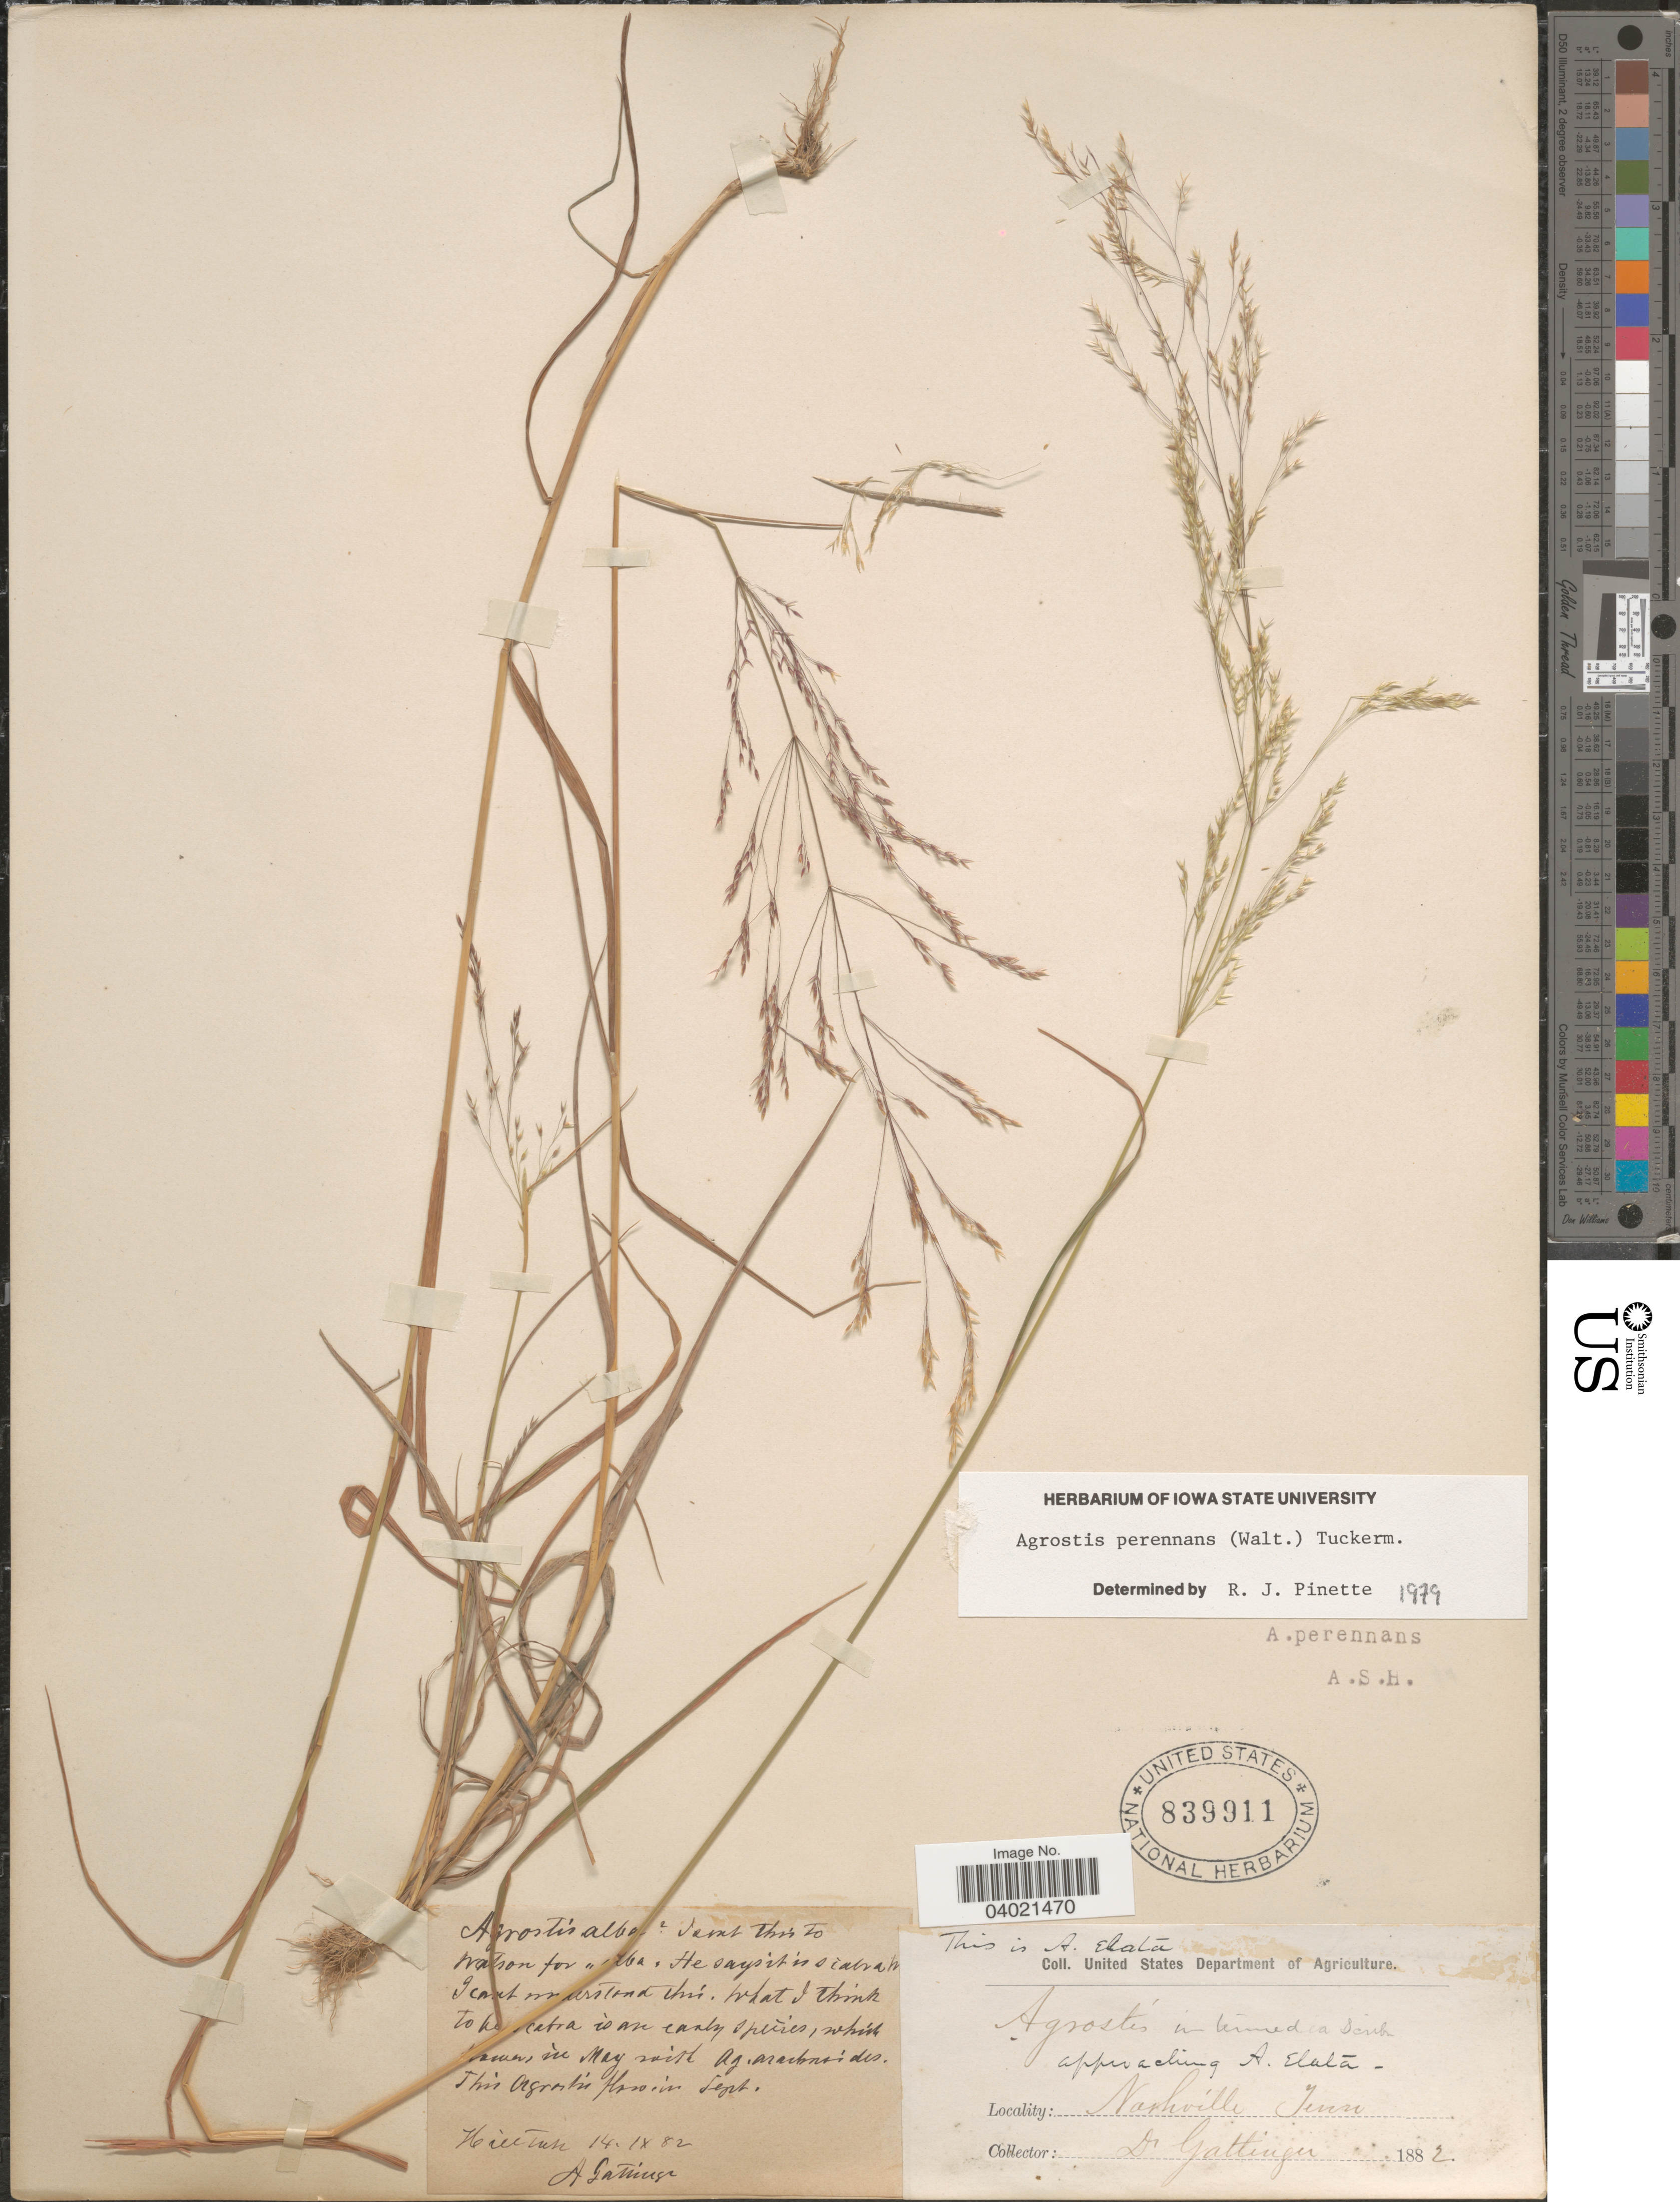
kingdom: Plantae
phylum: Tracheophyta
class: Liliopsida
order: Poales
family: Poaceae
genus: Agrostis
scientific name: Agrostis perennans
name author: (Walter) Tuck.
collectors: A. Gattinger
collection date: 1882-09-14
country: United States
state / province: Tennessee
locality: Nashville.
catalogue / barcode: US 839911